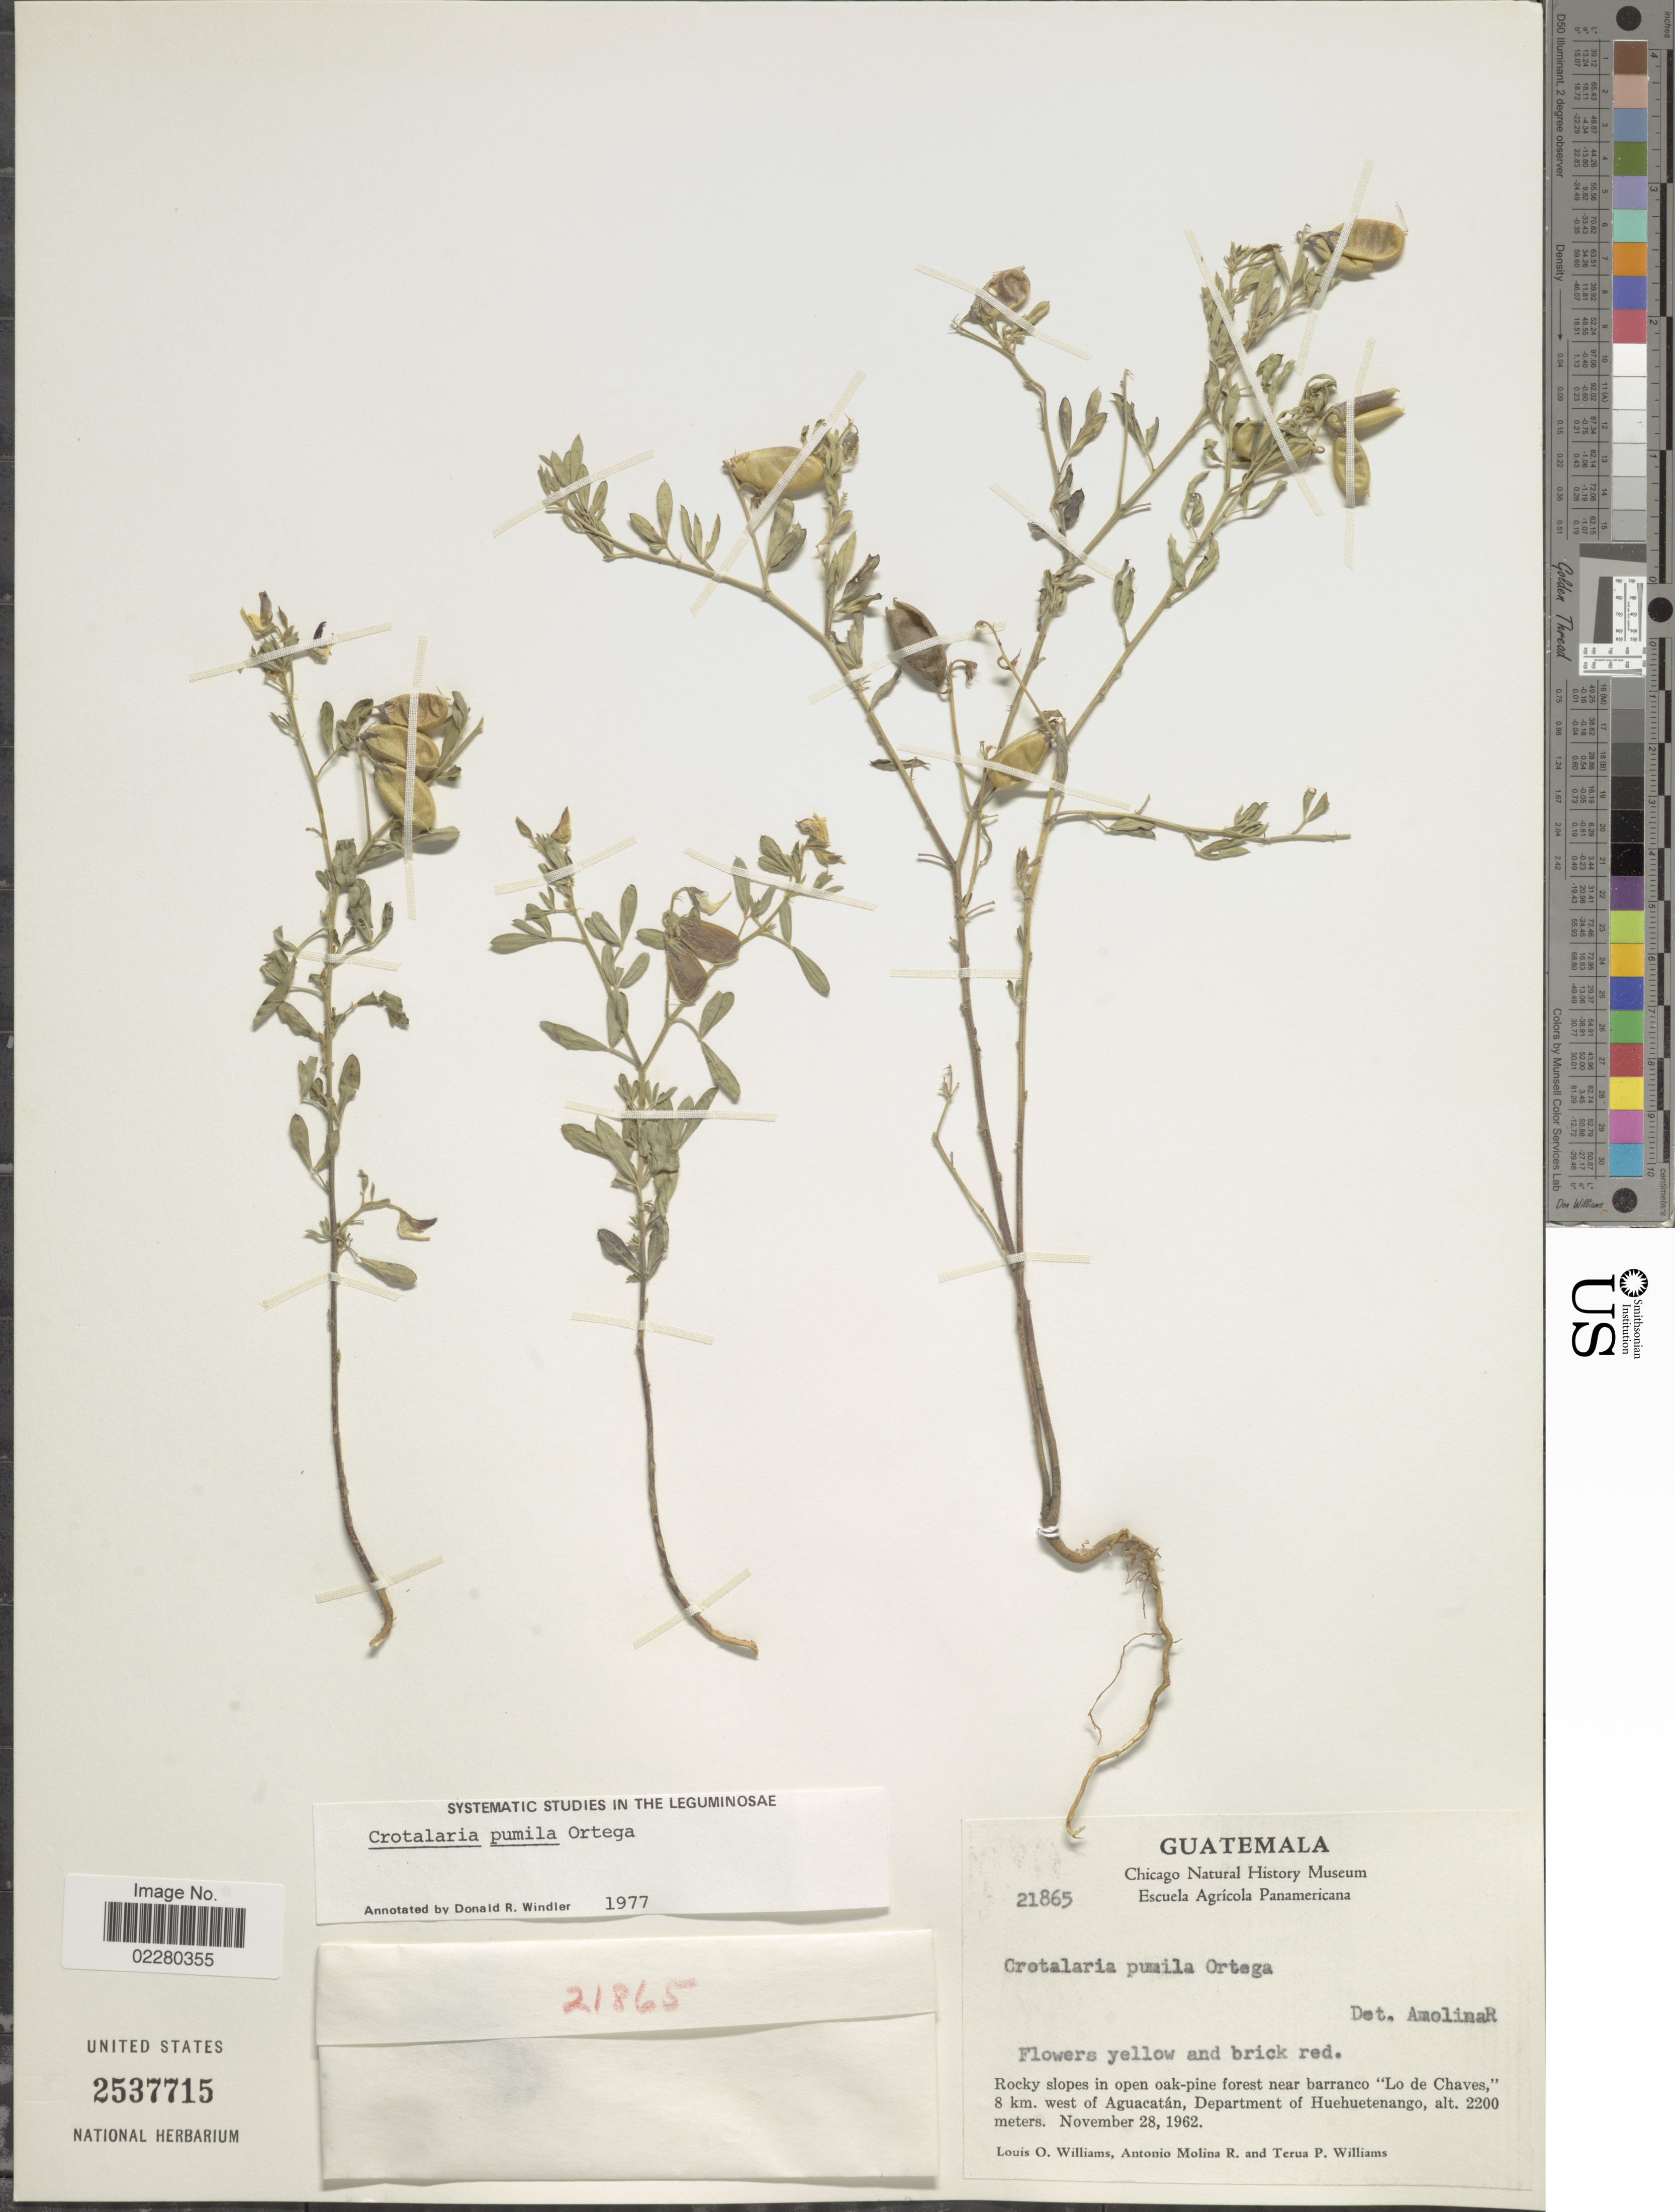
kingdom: Plantae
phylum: Tracheophyta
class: Magnoliopsida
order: Fabales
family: Fabaceae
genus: Crotalaria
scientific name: Crotalaria pumila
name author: Ortega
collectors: L. O. Williams, A. Molina R. & T. P. Williams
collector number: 21865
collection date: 1962-11-28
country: Guatemala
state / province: Huehuetenango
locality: Rocky slopes in open oak-pine forest near barranco "Lo de Chaves", 8 km. west of Aguacatán, Department of Huehuetenango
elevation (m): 2200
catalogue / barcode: US 2537715